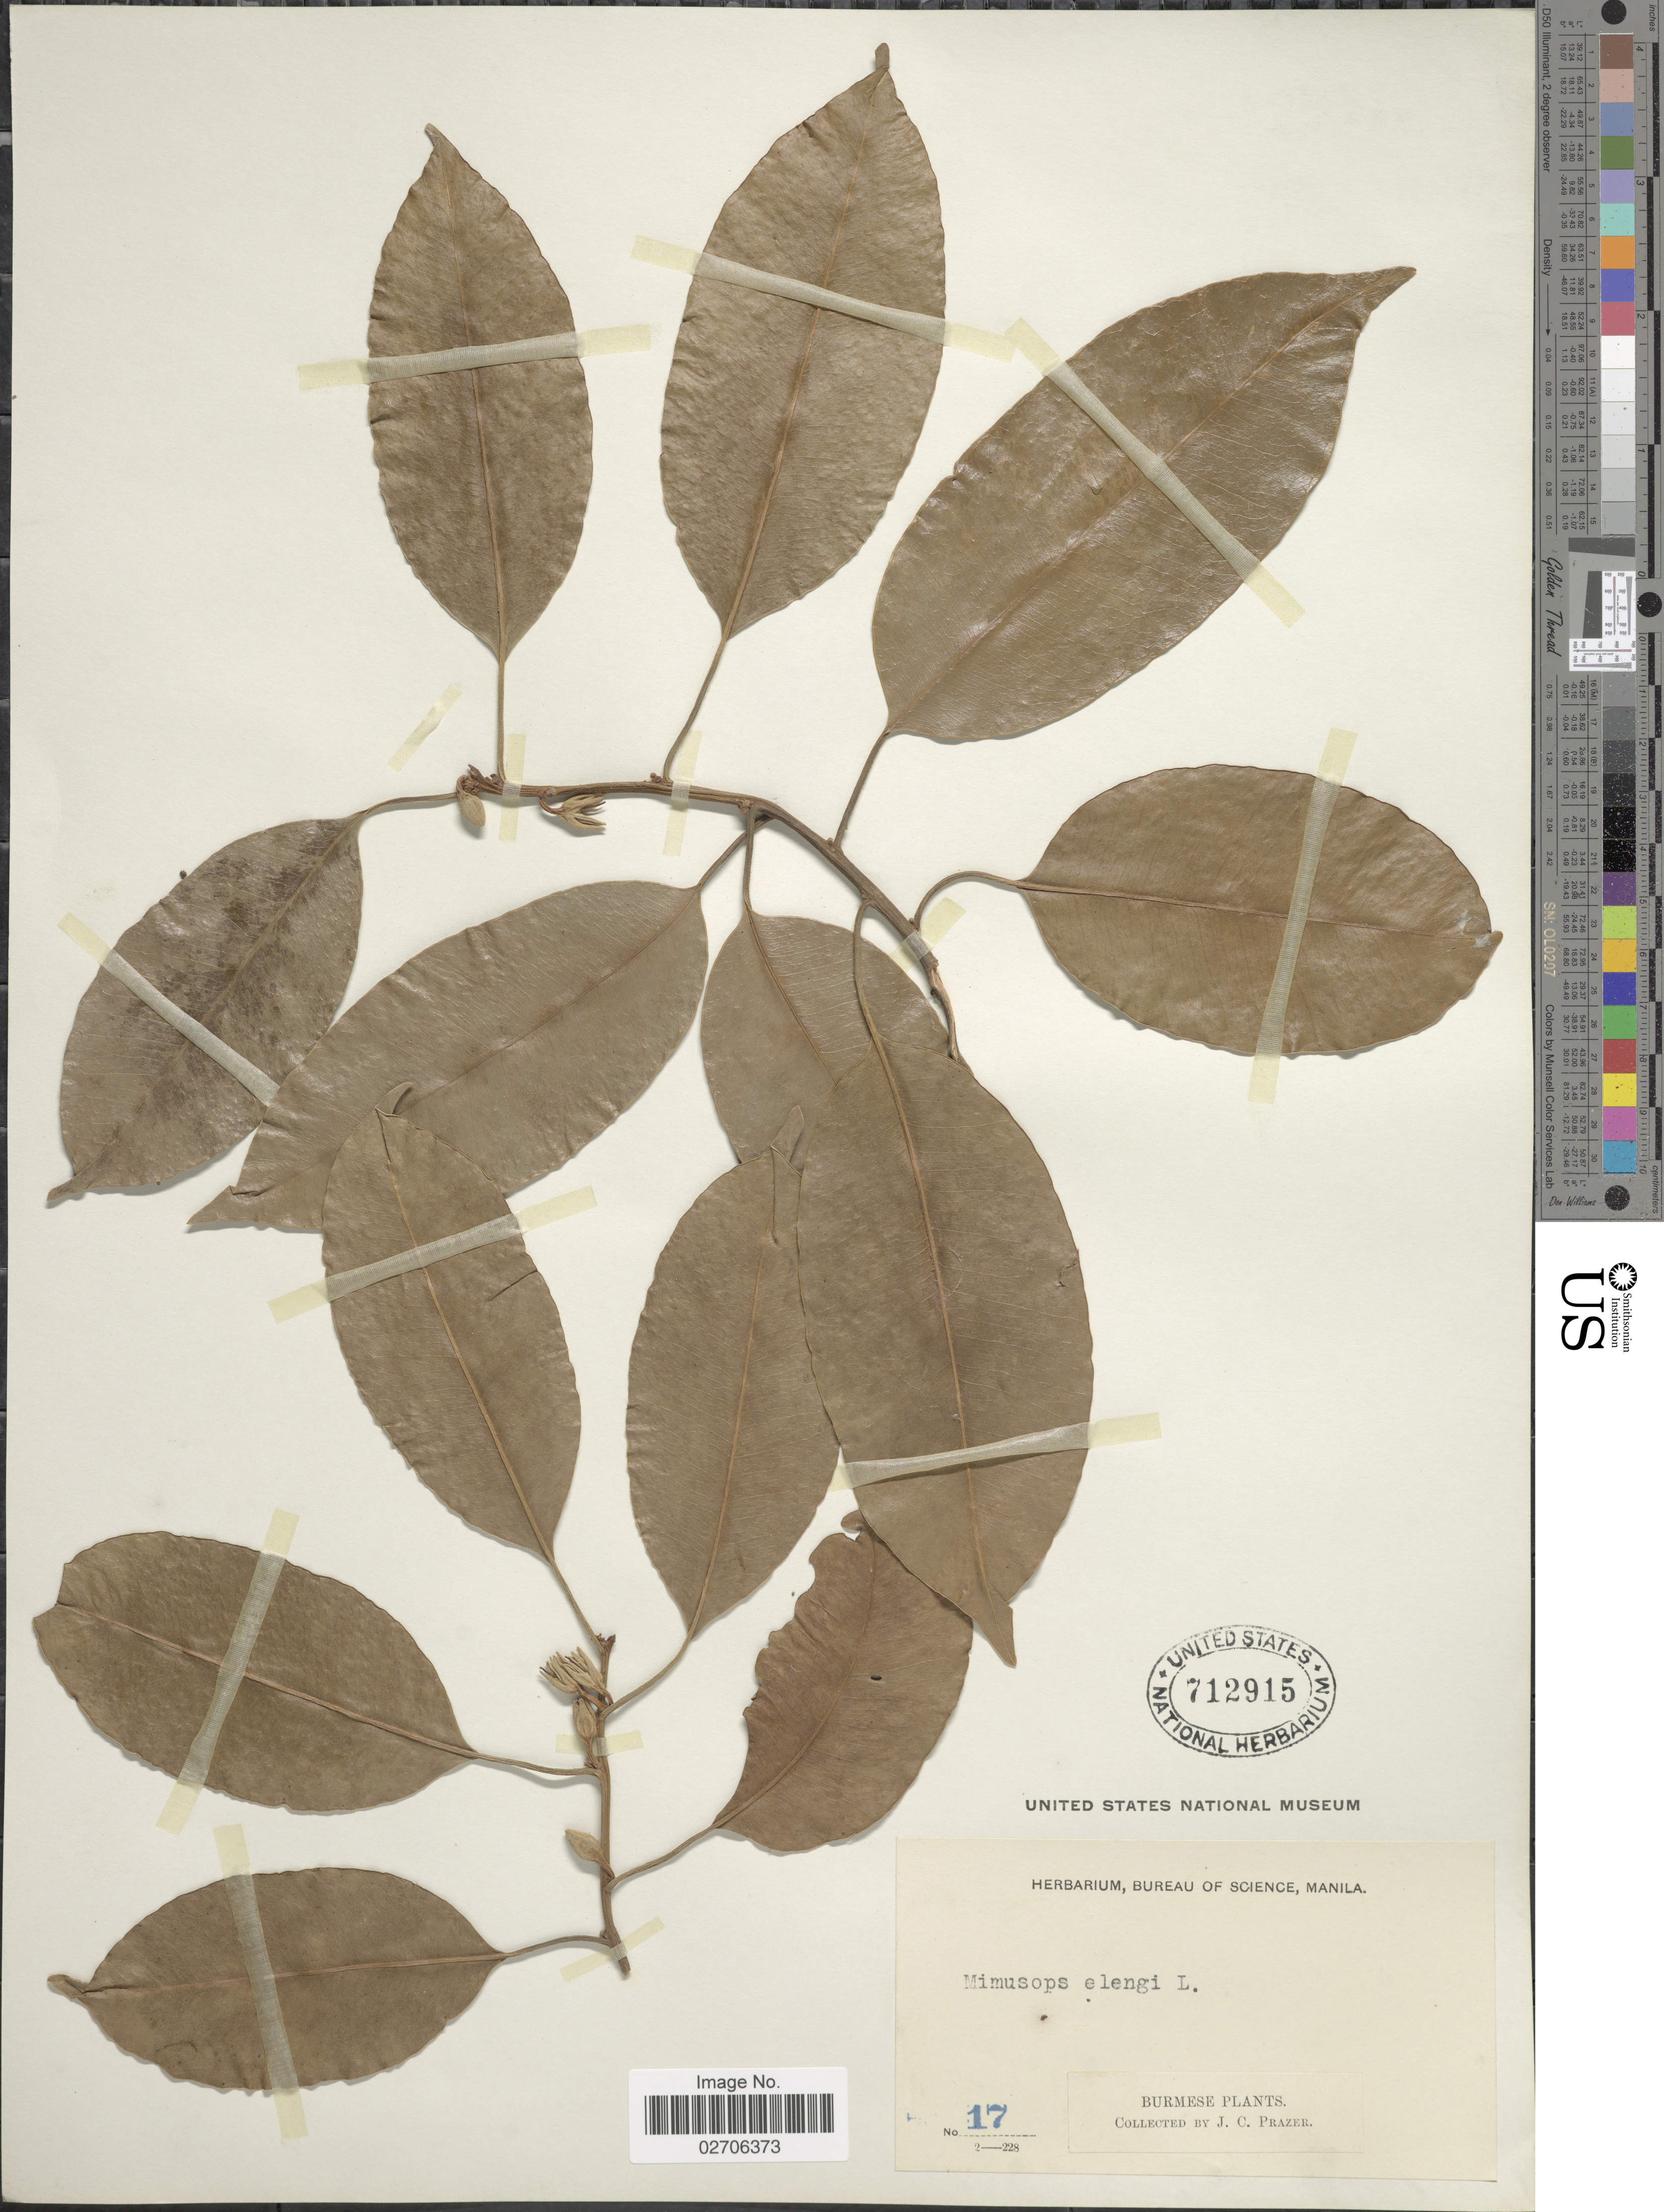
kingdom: Plantae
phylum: Tracheophyta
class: Magnoliopsida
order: Ericales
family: Sapotaceae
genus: Mimusops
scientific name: Mimusops djave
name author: Engl.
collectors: J. Prazer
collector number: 17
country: Myanmar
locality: Burmese plants.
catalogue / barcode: US 712915